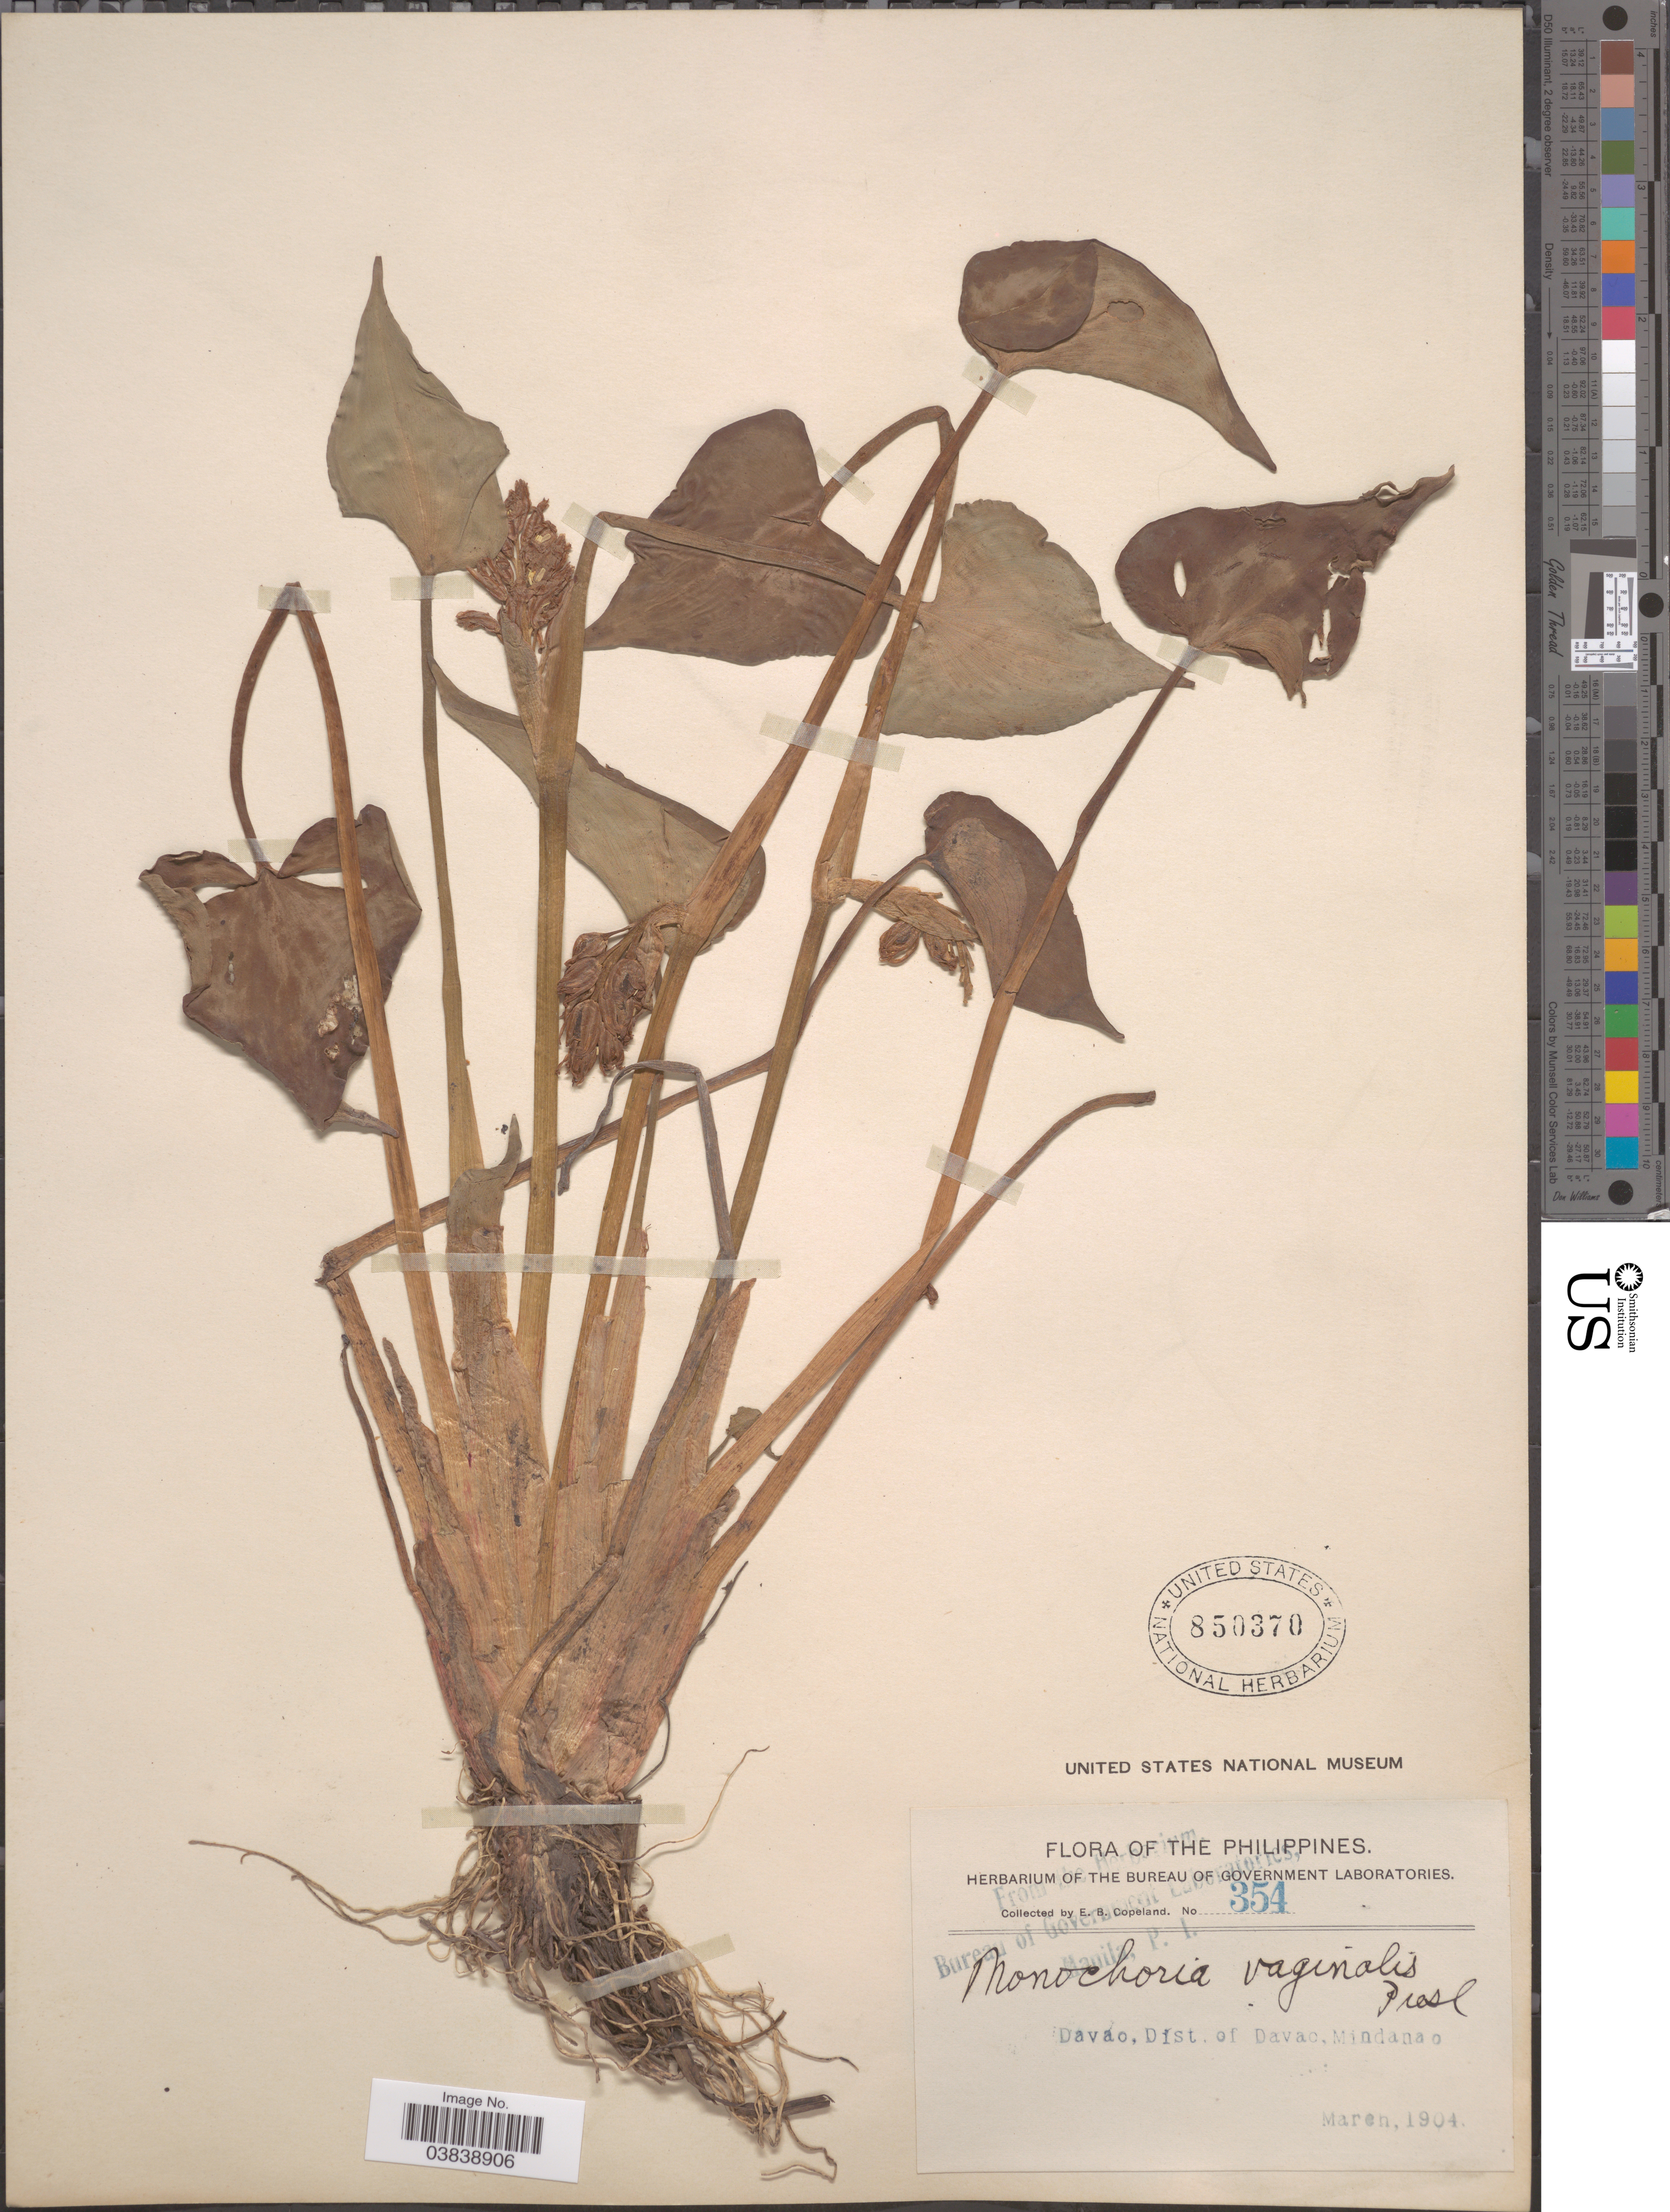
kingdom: Plantae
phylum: Tracheophyta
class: Liliopsida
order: Commelinales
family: Pontederiaceae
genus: Monochoria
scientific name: Monochoria vaginalis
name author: (Burm. f.) C. Presl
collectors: E. B. Copeland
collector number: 354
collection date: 1904-03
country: Philippines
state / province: Davao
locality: Davao, Dist. of Davao. Mindanao.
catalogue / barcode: US 850370